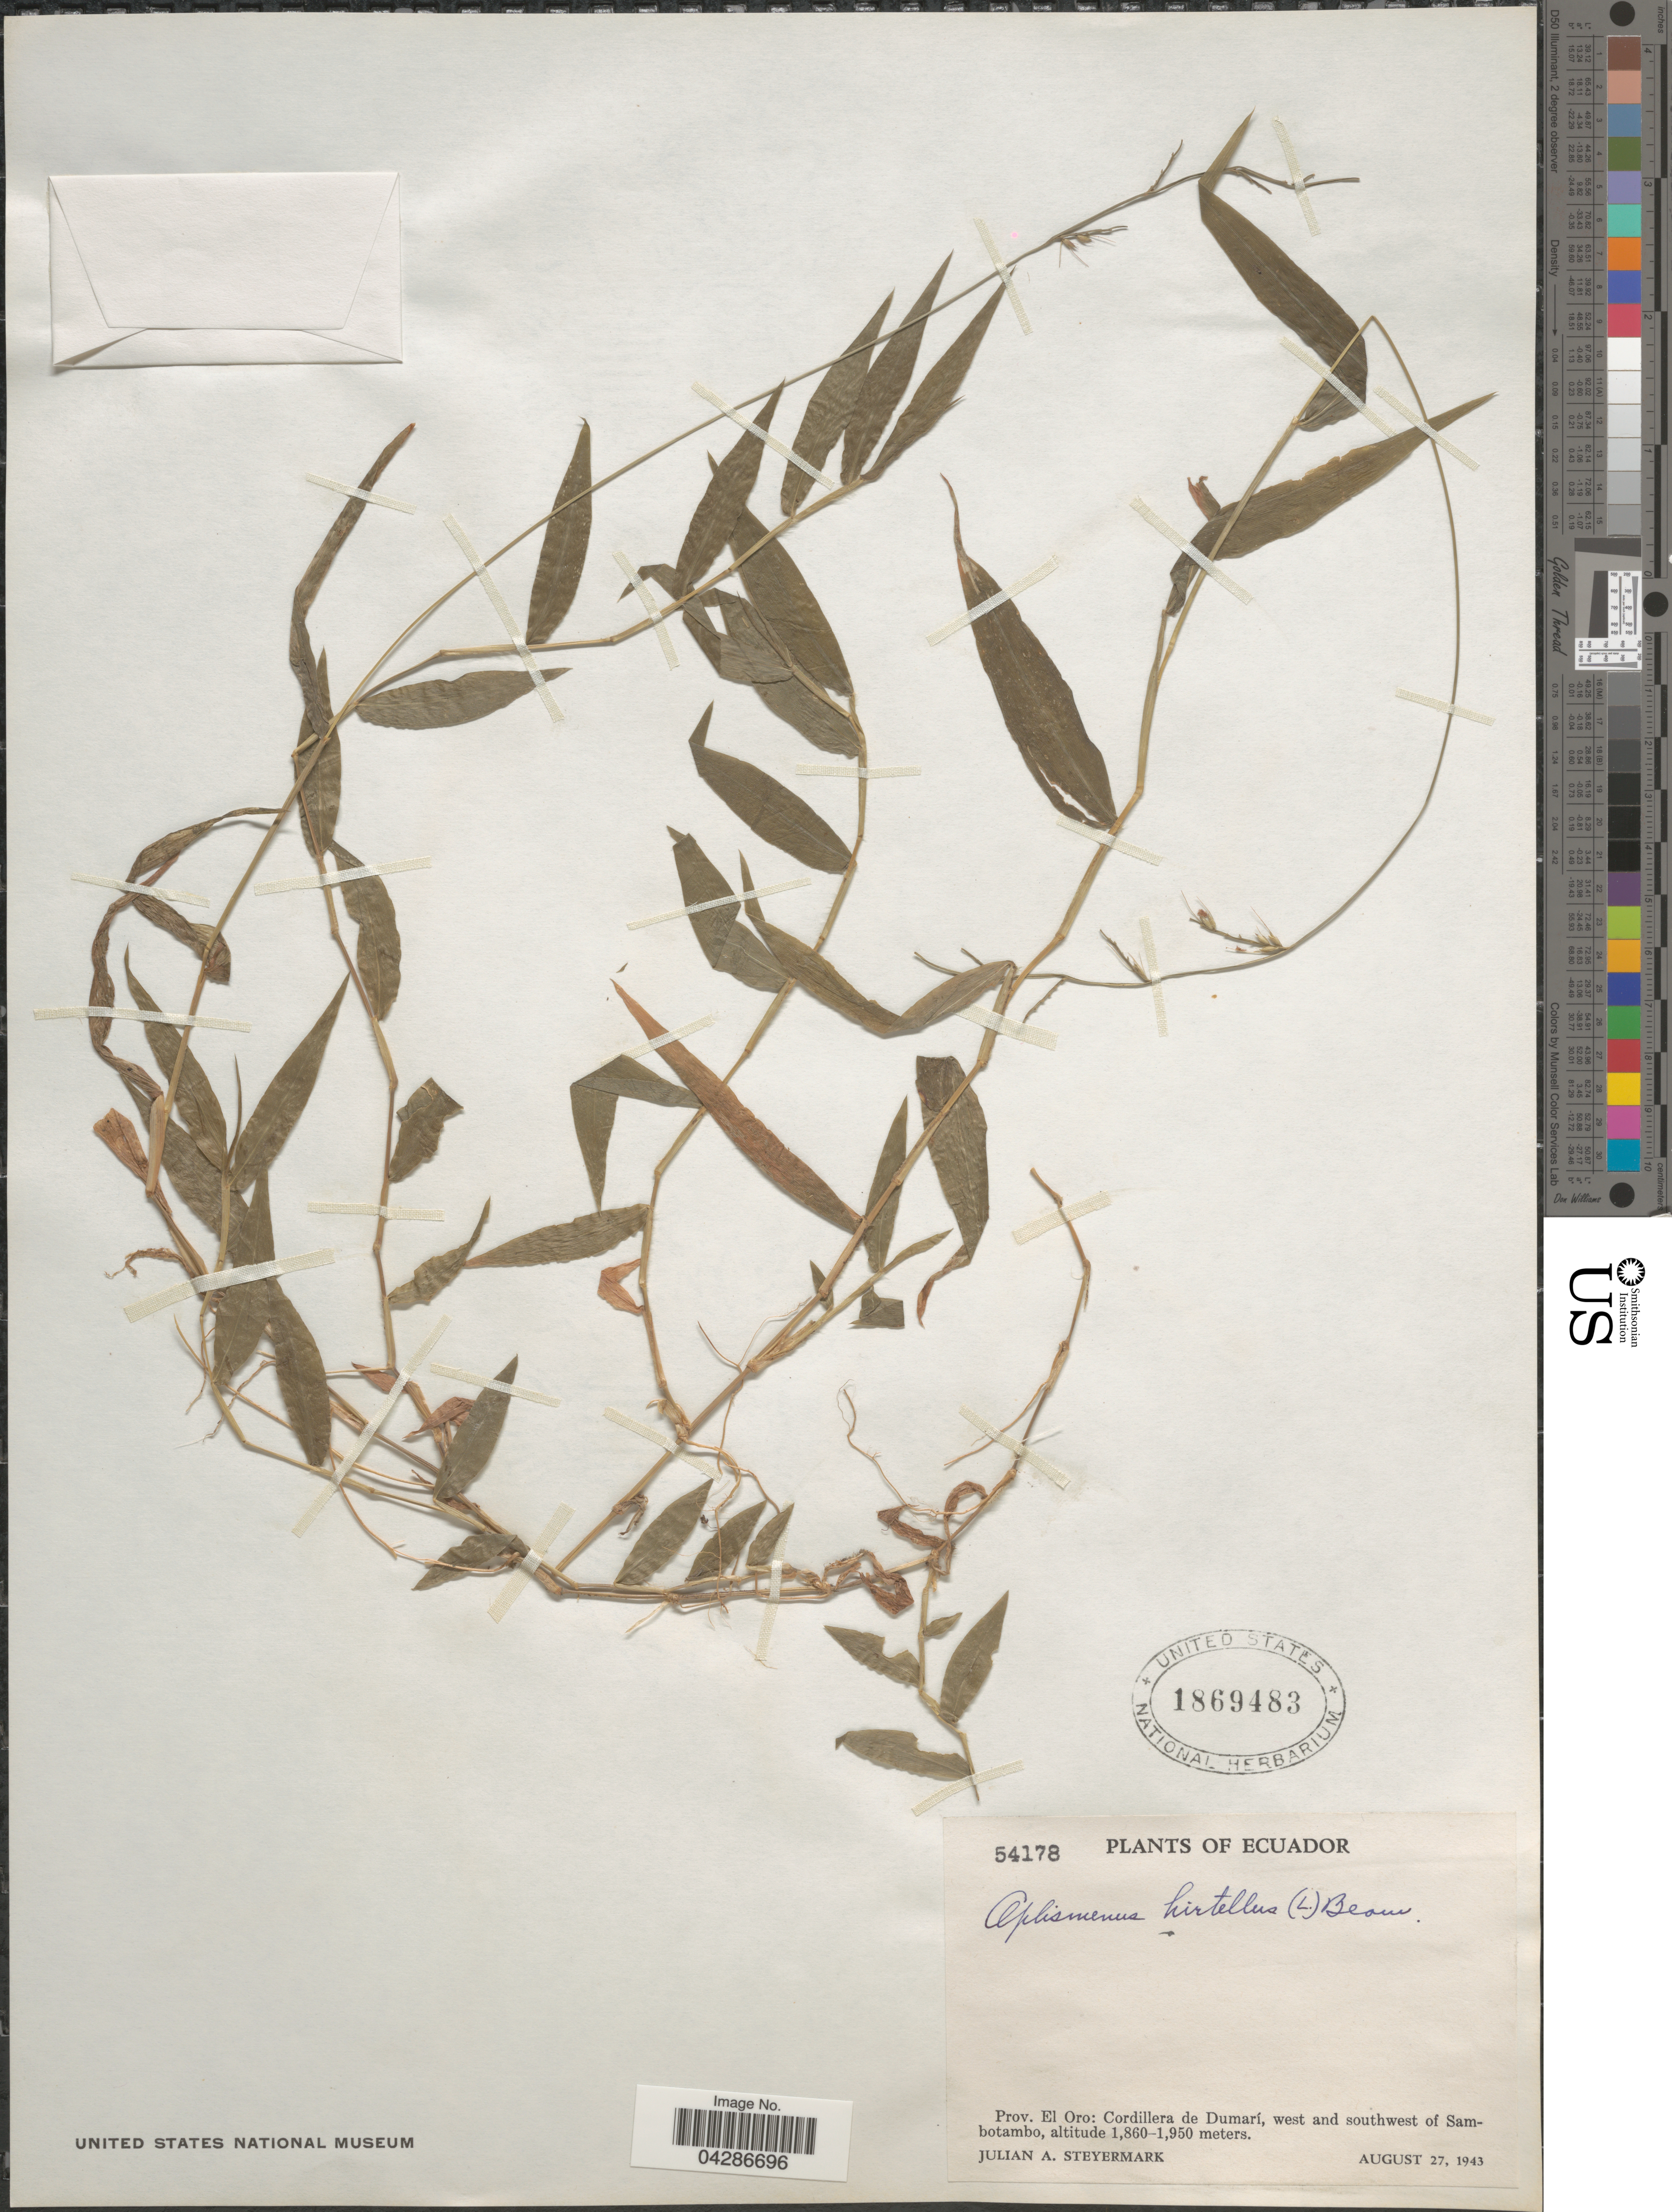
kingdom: Plantae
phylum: Tracheophyta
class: Liliopsida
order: Poales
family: Poaceae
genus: Oplismenus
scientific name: Oplismenus hirtellus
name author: (L.) P. Beauv.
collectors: J. Steyermark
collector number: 54178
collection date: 1943-08-27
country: Ecuador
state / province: El Oro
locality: Cordillera de Dumarí, west and southwest of Sambotambo.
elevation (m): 1860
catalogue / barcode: US 1869483